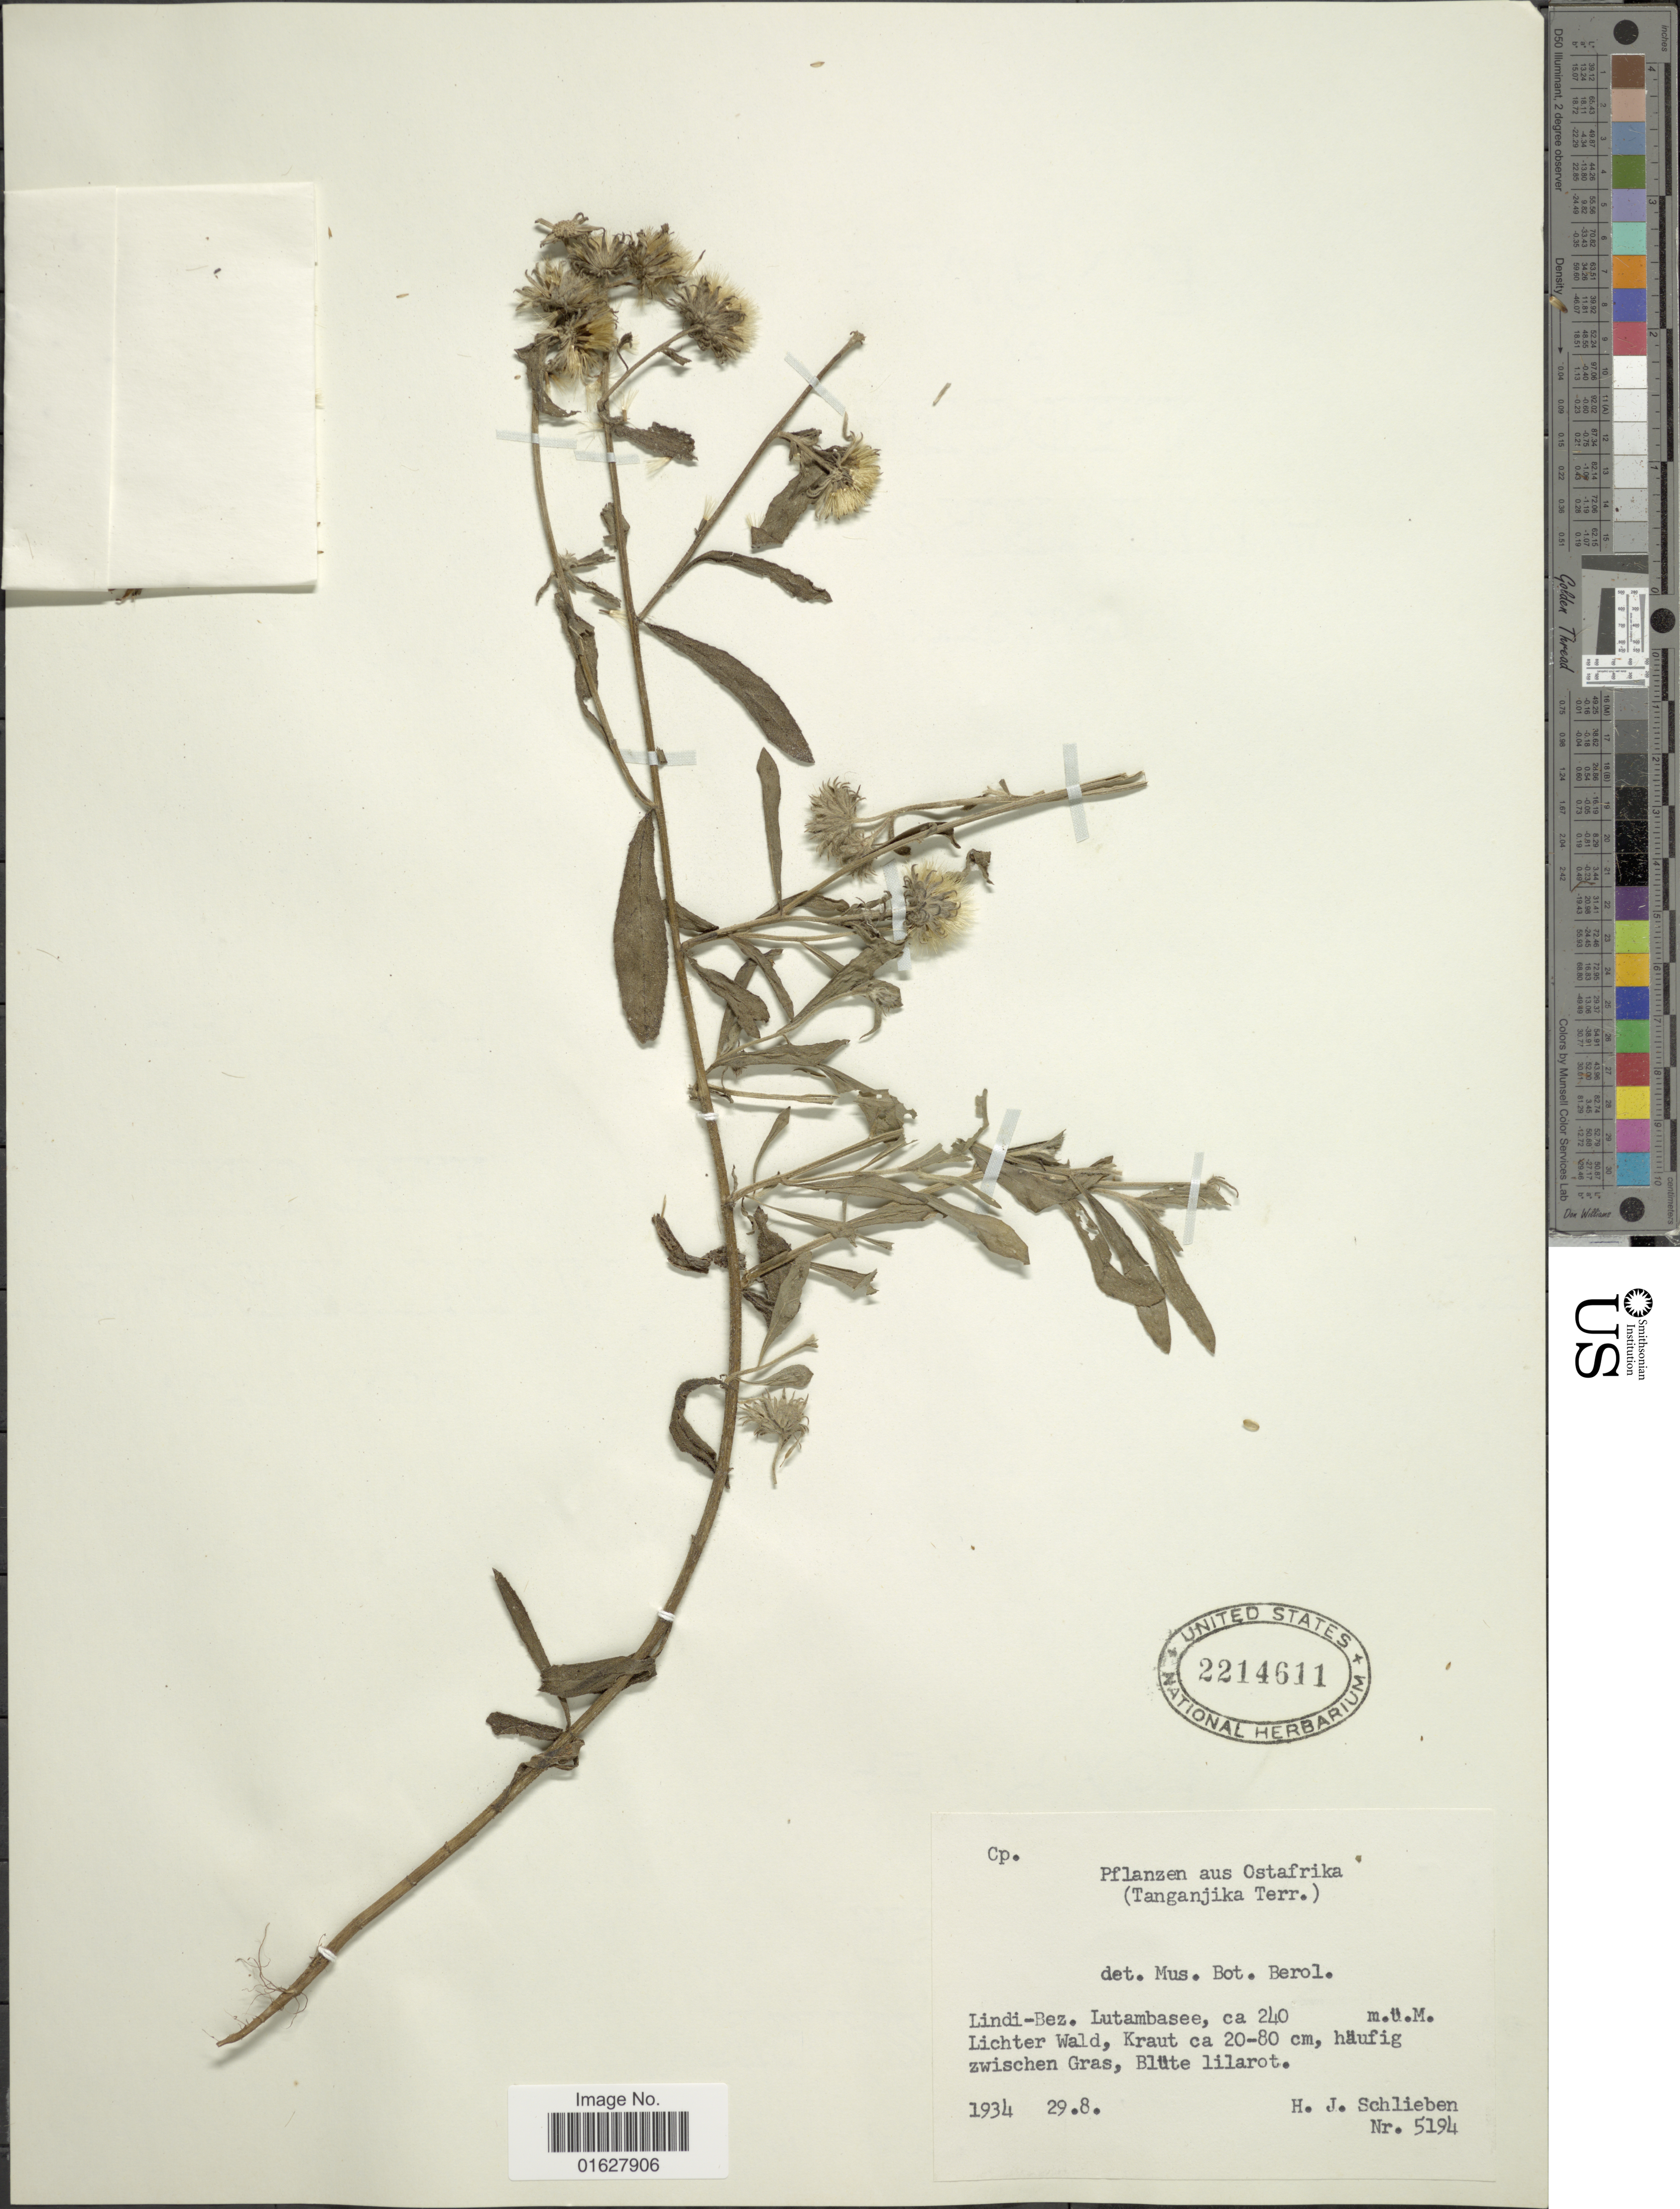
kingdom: Plantae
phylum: Tracheophyta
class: Magnoliopsida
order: Asterales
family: Asteraceae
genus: Vernonia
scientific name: Vernonia sp.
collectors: H. J. Schlieben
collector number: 5194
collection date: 1934-08-29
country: Tanzania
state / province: Lindi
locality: Ostafrika (Tanganjika Terr.) Lindi-Bez. Lutambasee, Lichter Wald, Kraut ca 20-80 cm, haufif zwischen Gras, Blute lilarot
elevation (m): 240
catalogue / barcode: US 2214611